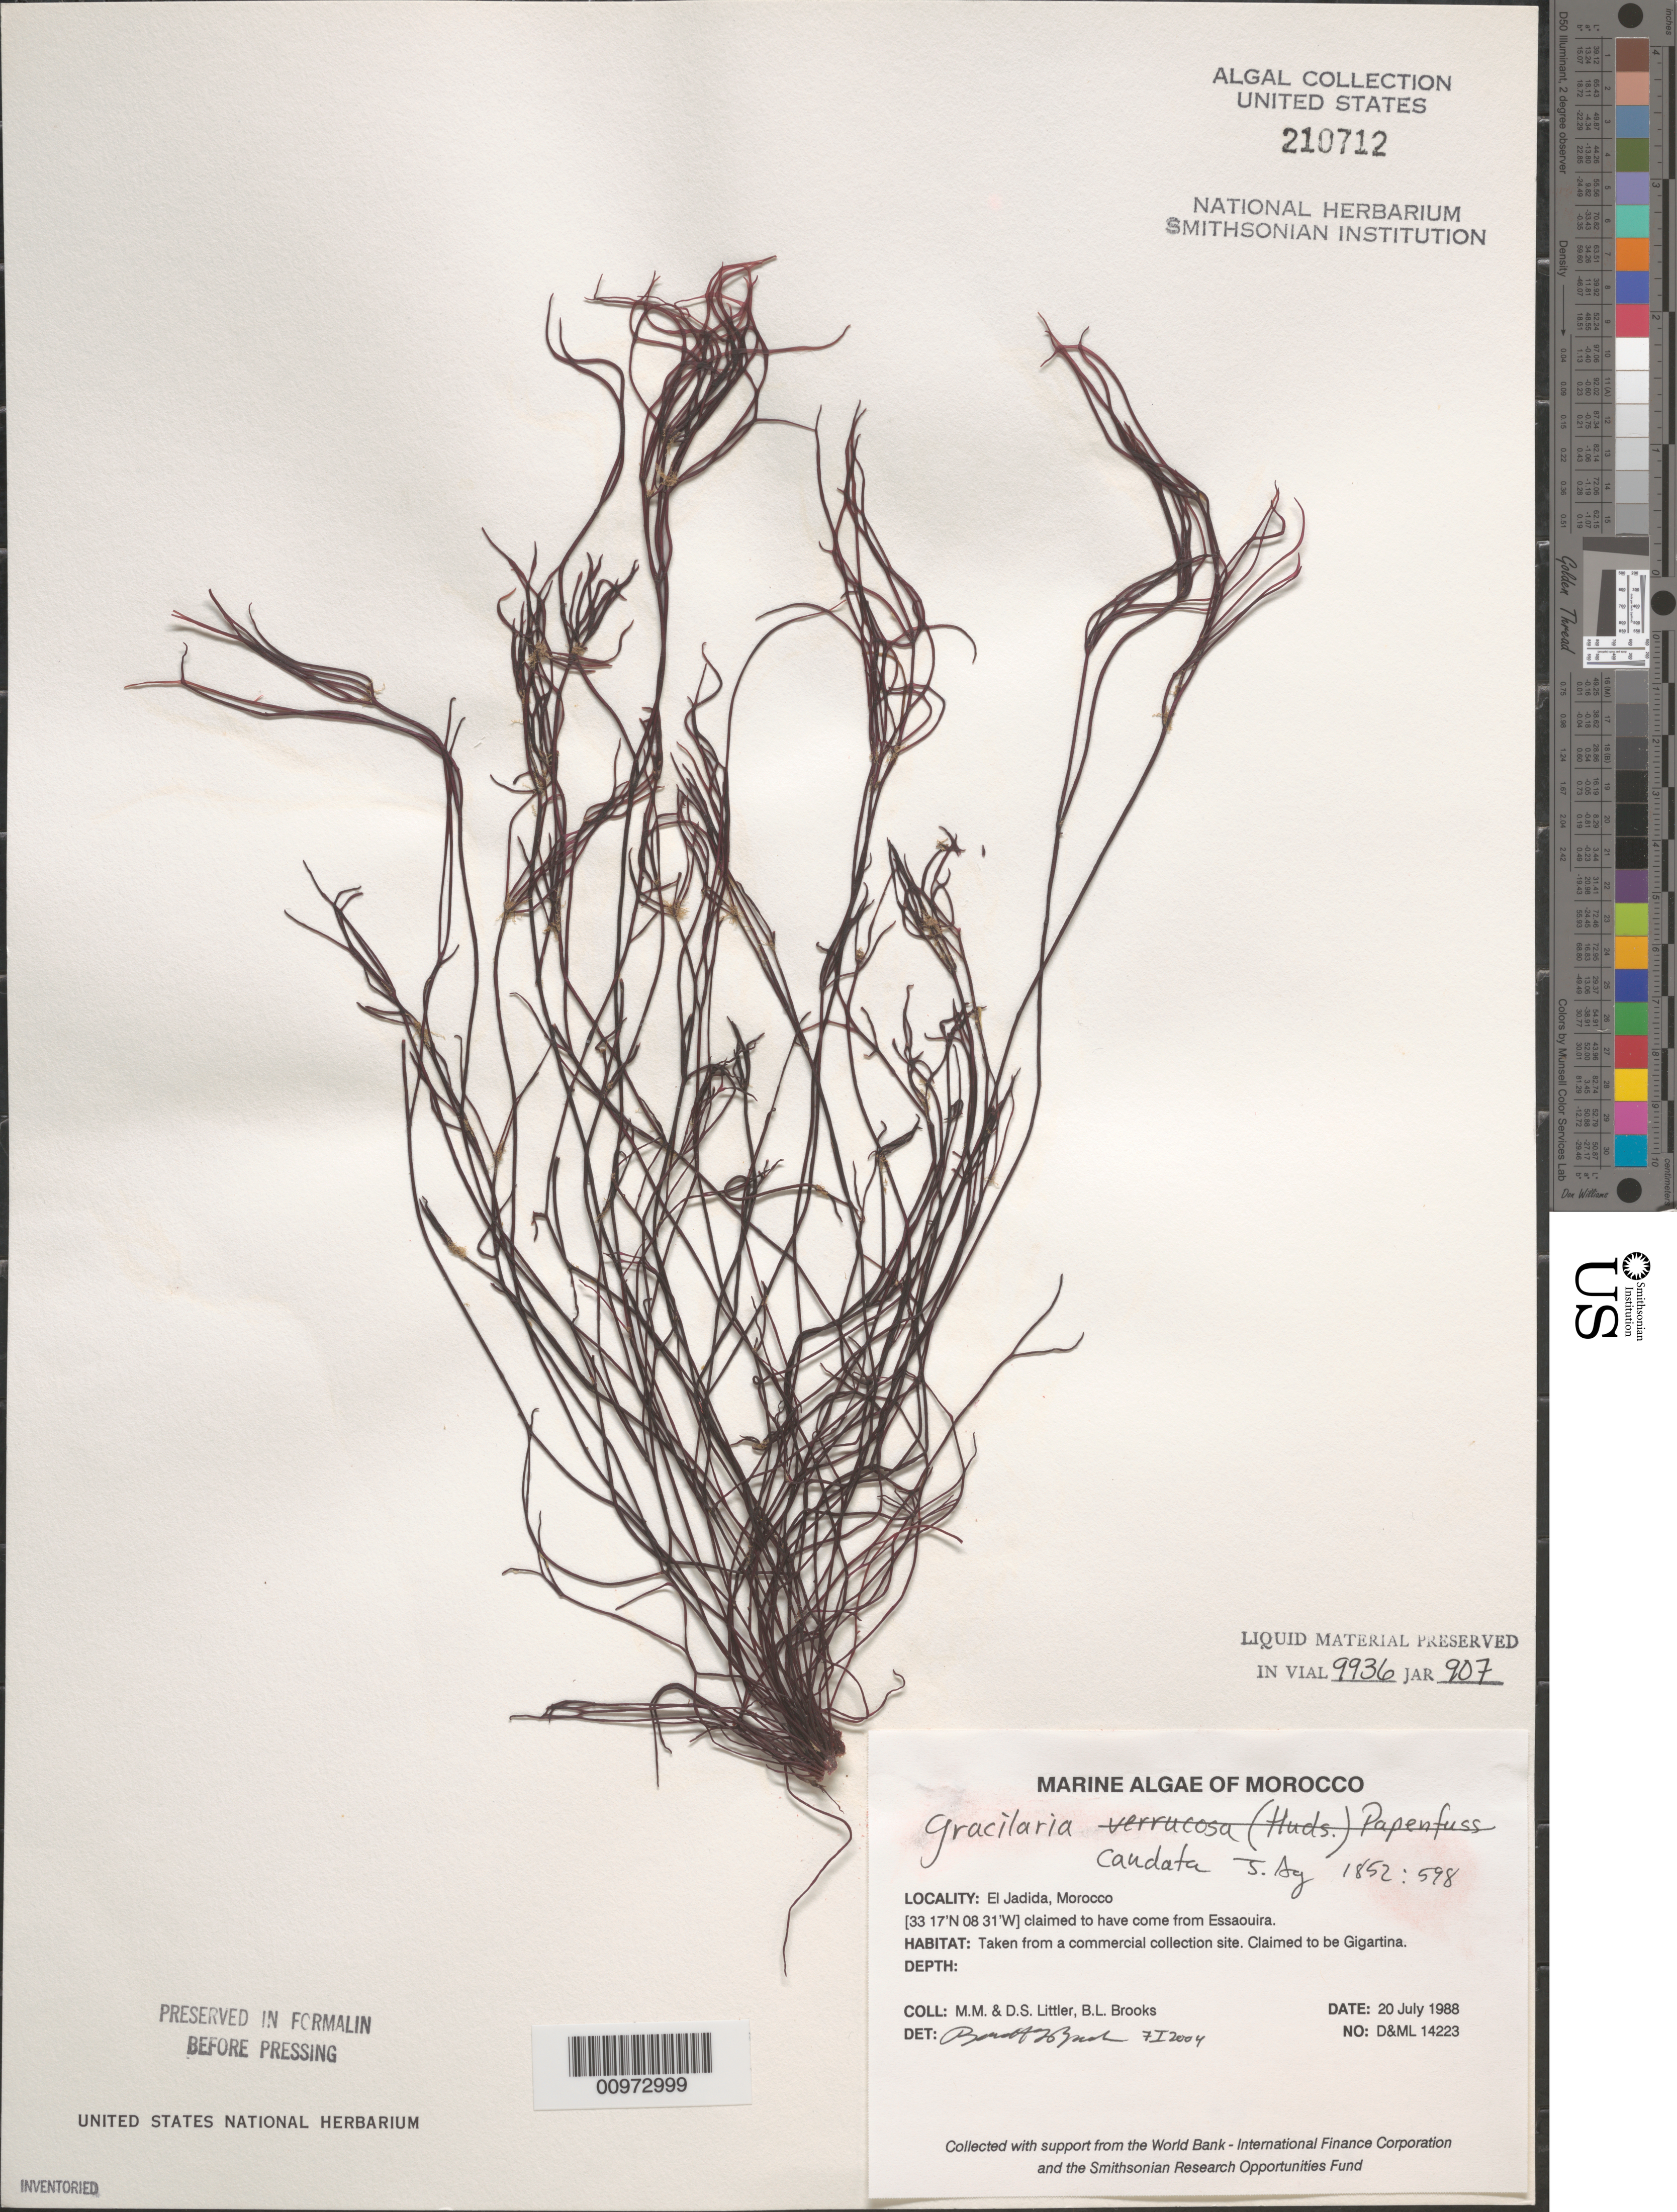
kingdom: Plantae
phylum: Rhodophyta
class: Florideophyceae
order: Gracilariales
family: Gracilariaceae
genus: Gracilaria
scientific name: Gracilaria caudata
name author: J. Agardh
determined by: Brooks, B. L., (BOT), Smithsonian Institution - National Museum of Natural History (UNITED STATES)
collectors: M. M. Littler, D. S. Littler & B. Brooks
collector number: D&ML 14223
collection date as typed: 20 Jul 1988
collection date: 1988-07-20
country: Morocco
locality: El Jadida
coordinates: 33 17'N, 08 31'W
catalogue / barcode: US 210712